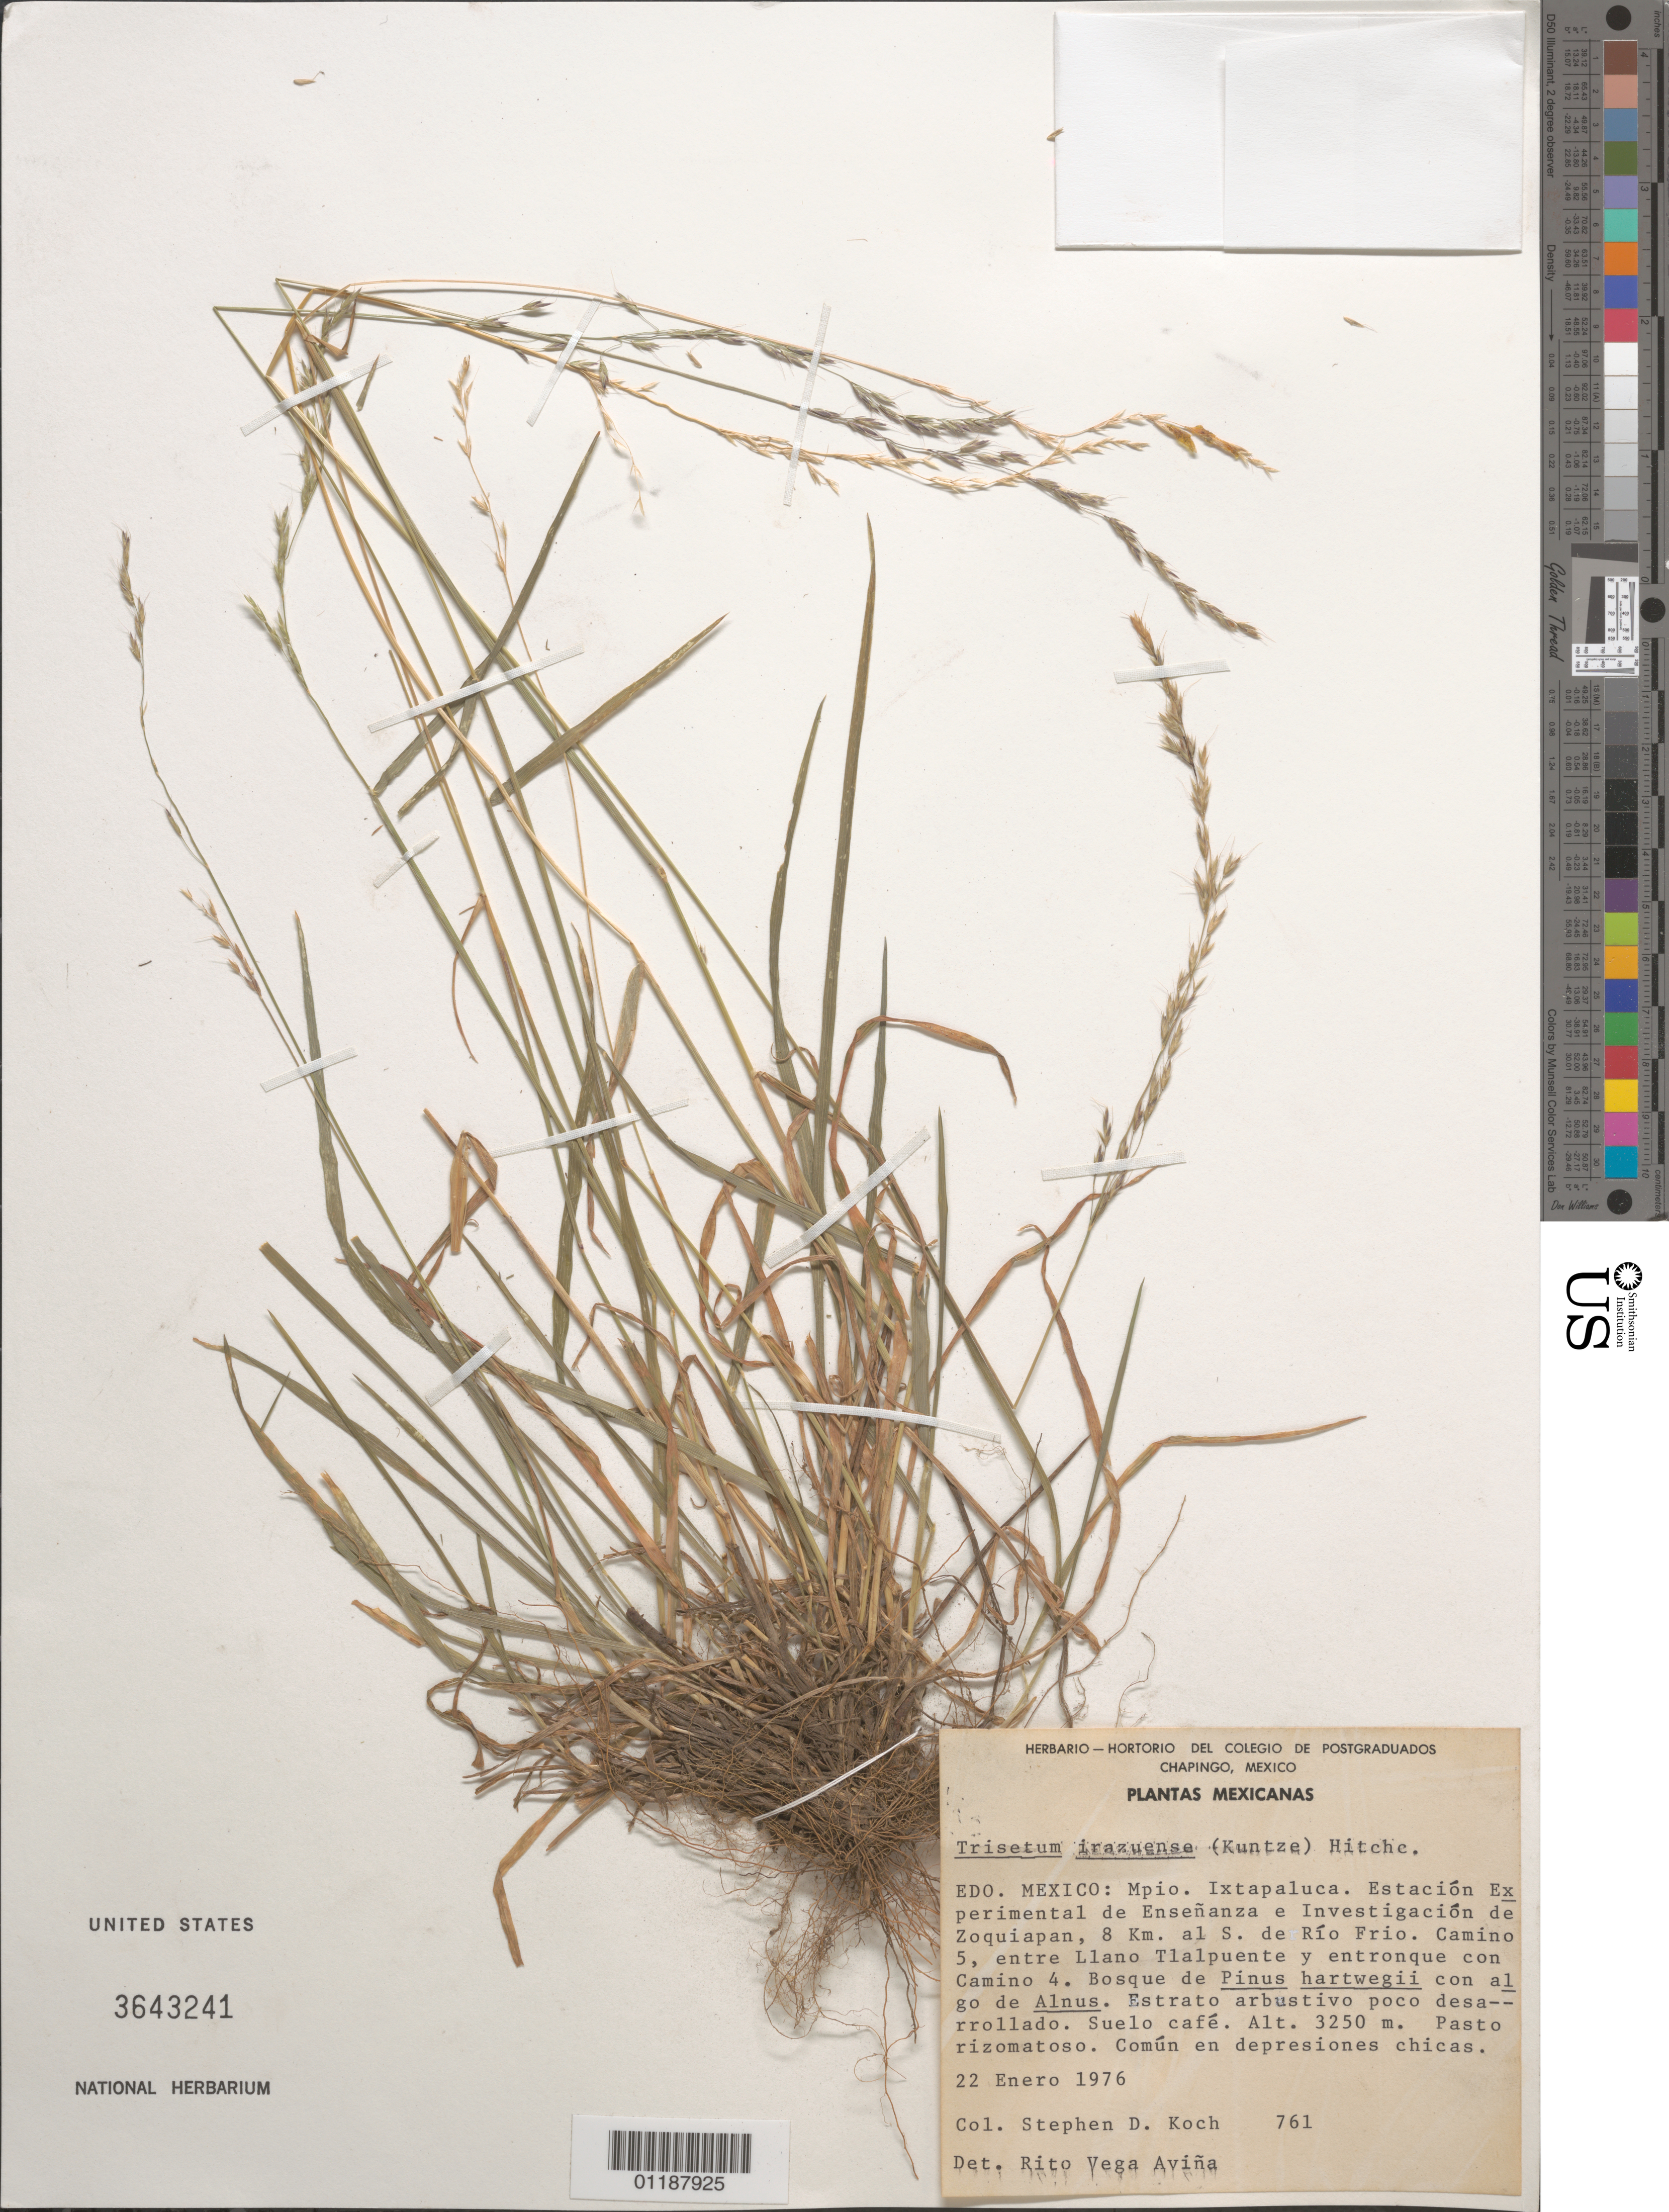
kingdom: Plantae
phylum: Tracheophyta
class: Liliopsida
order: Poales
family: Poaceae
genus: Trisetum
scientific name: Trisetum irazuense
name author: (Kuntze) Hitchc.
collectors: S. D. Koch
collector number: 761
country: Mexico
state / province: México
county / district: Ixtapaluca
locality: Estacion Experimental de Ensenanza and Investigacion de Zoquiapan, S of Rio Frio.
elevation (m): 3250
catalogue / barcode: US 3643241